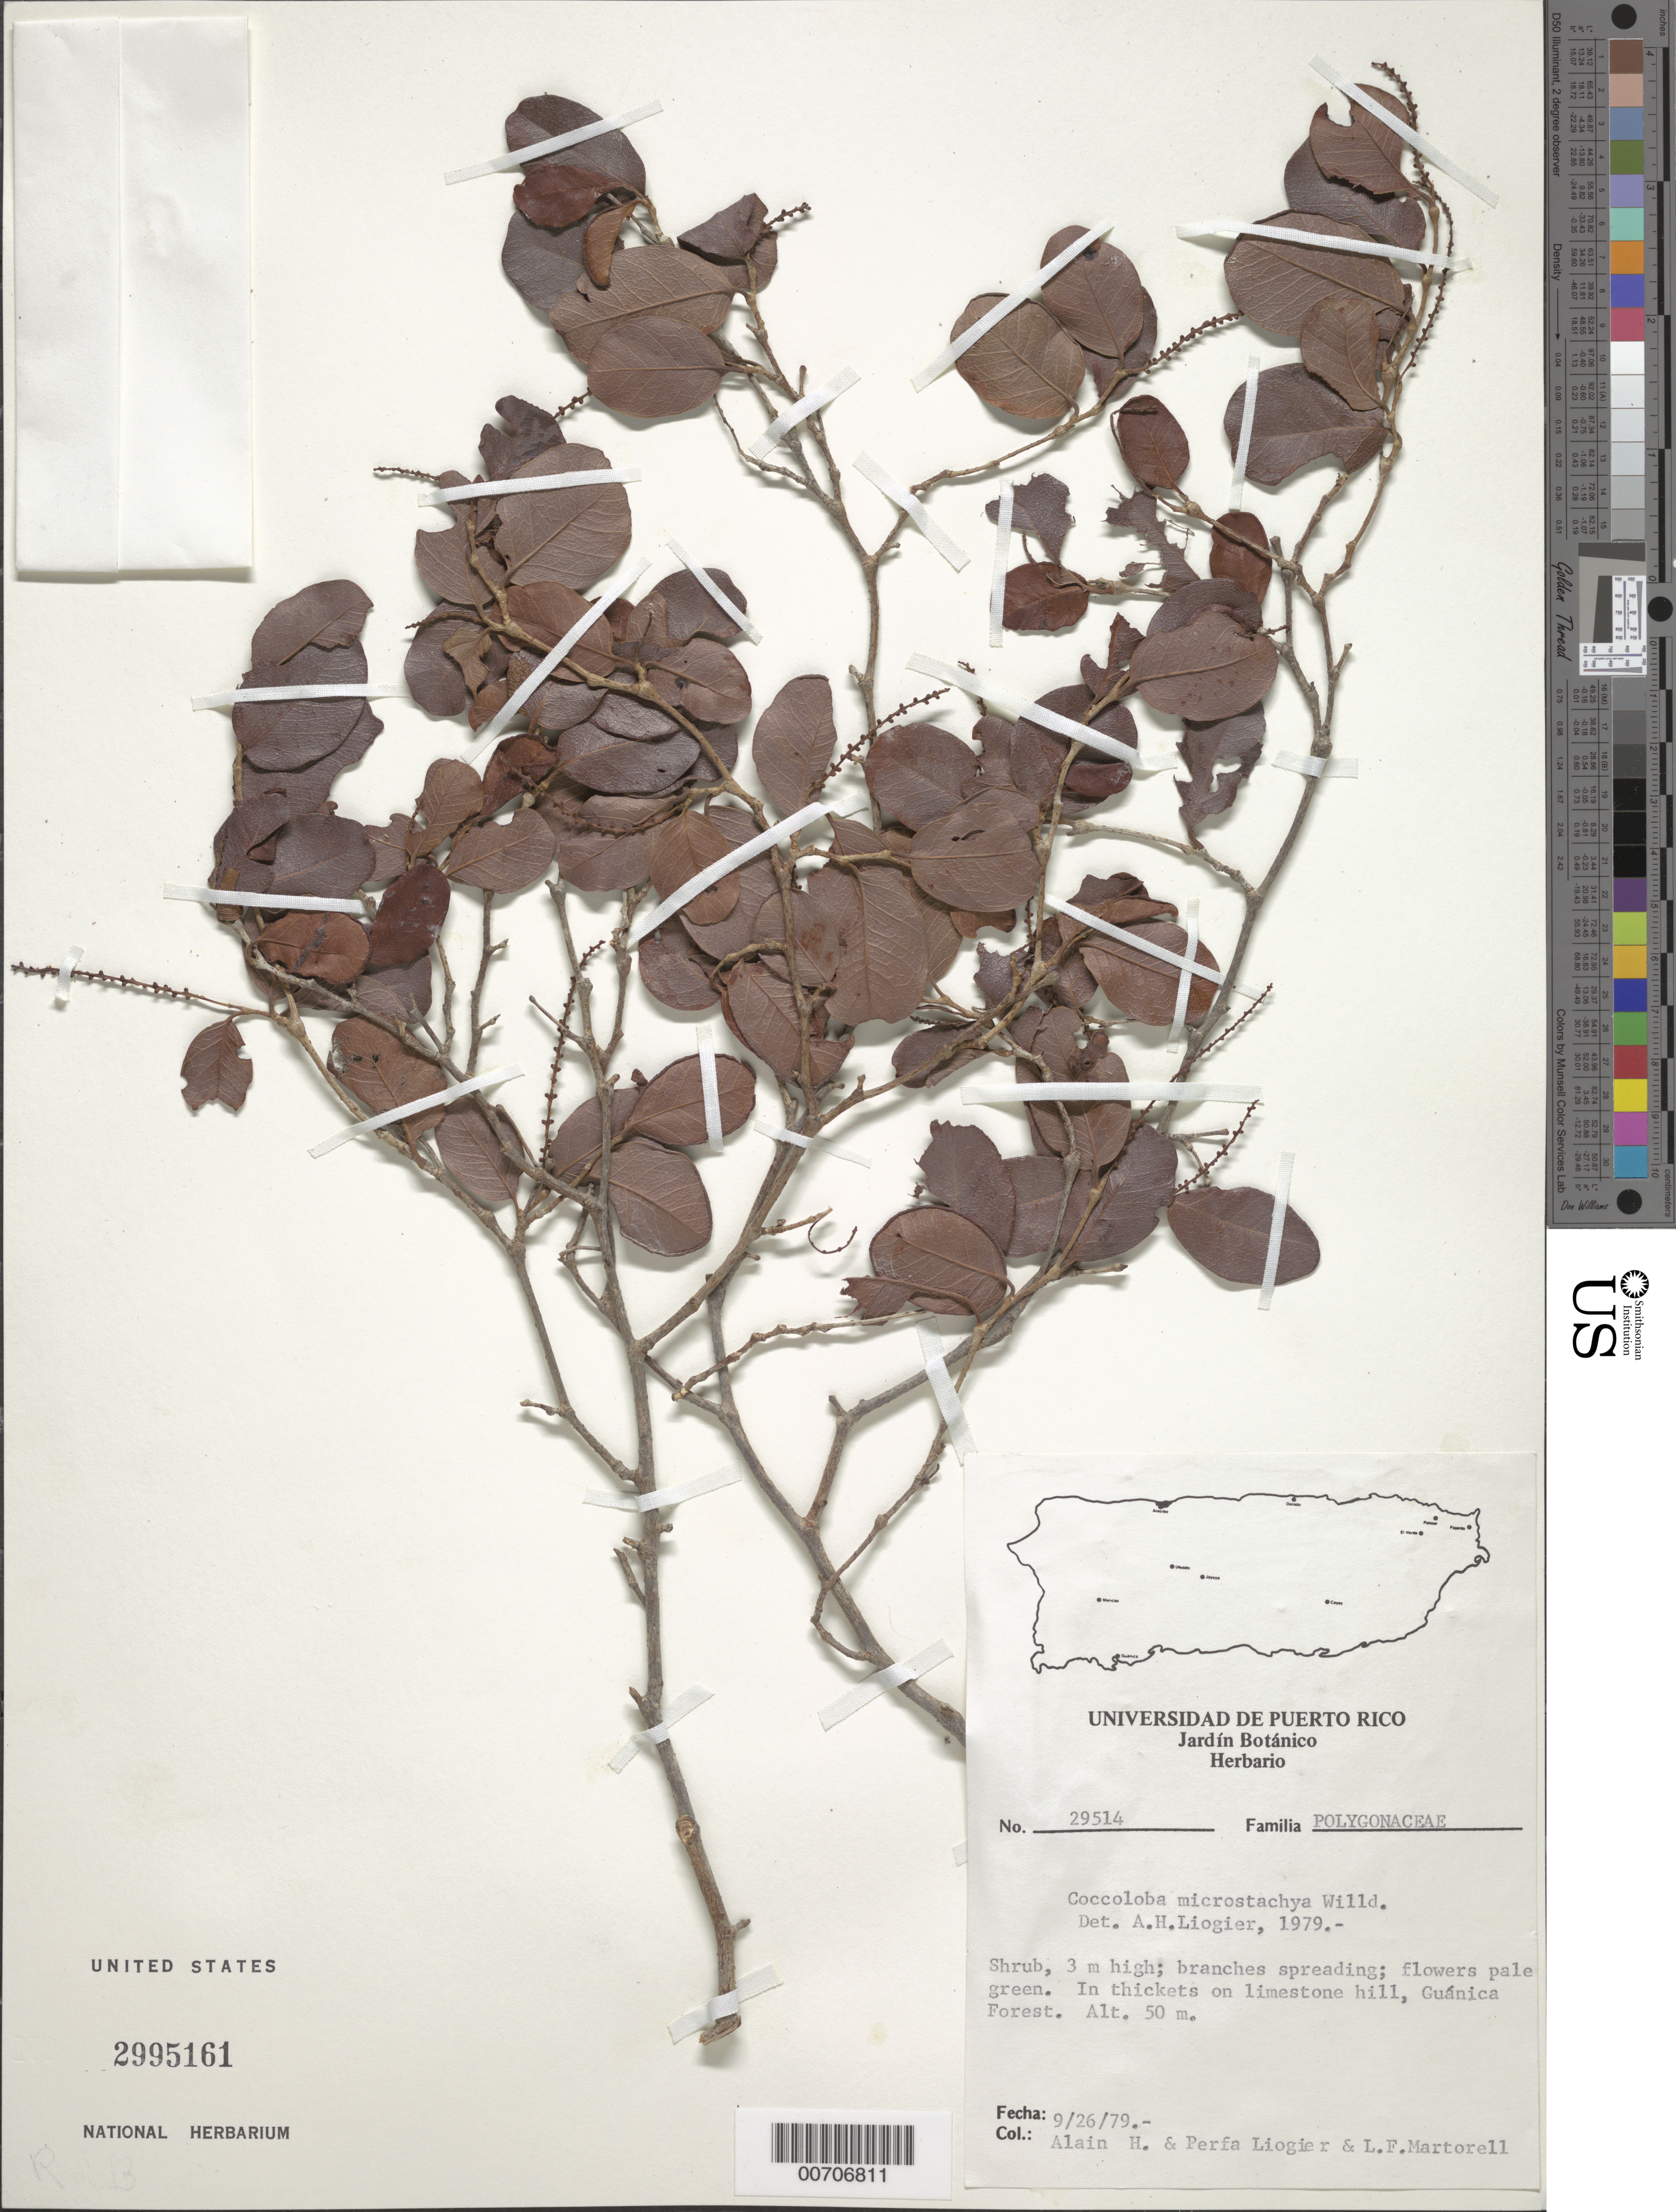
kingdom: Plantae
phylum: Tracheophyta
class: Magnoliopsida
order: Caryophyllales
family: Polygonaceae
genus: Coccoloba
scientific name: Coccoloba microstachya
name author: Willd.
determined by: Liogier, Alain H.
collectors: A. H. Liogier, M. P. Liogier & L. Martorell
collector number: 29514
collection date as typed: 26 Sep 1979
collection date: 1979-09-26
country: Puerto Rico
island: Greater Antilles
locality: Guanica Forest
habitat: In thickets on limestone hill.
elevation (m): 50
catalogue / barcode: US 2995161